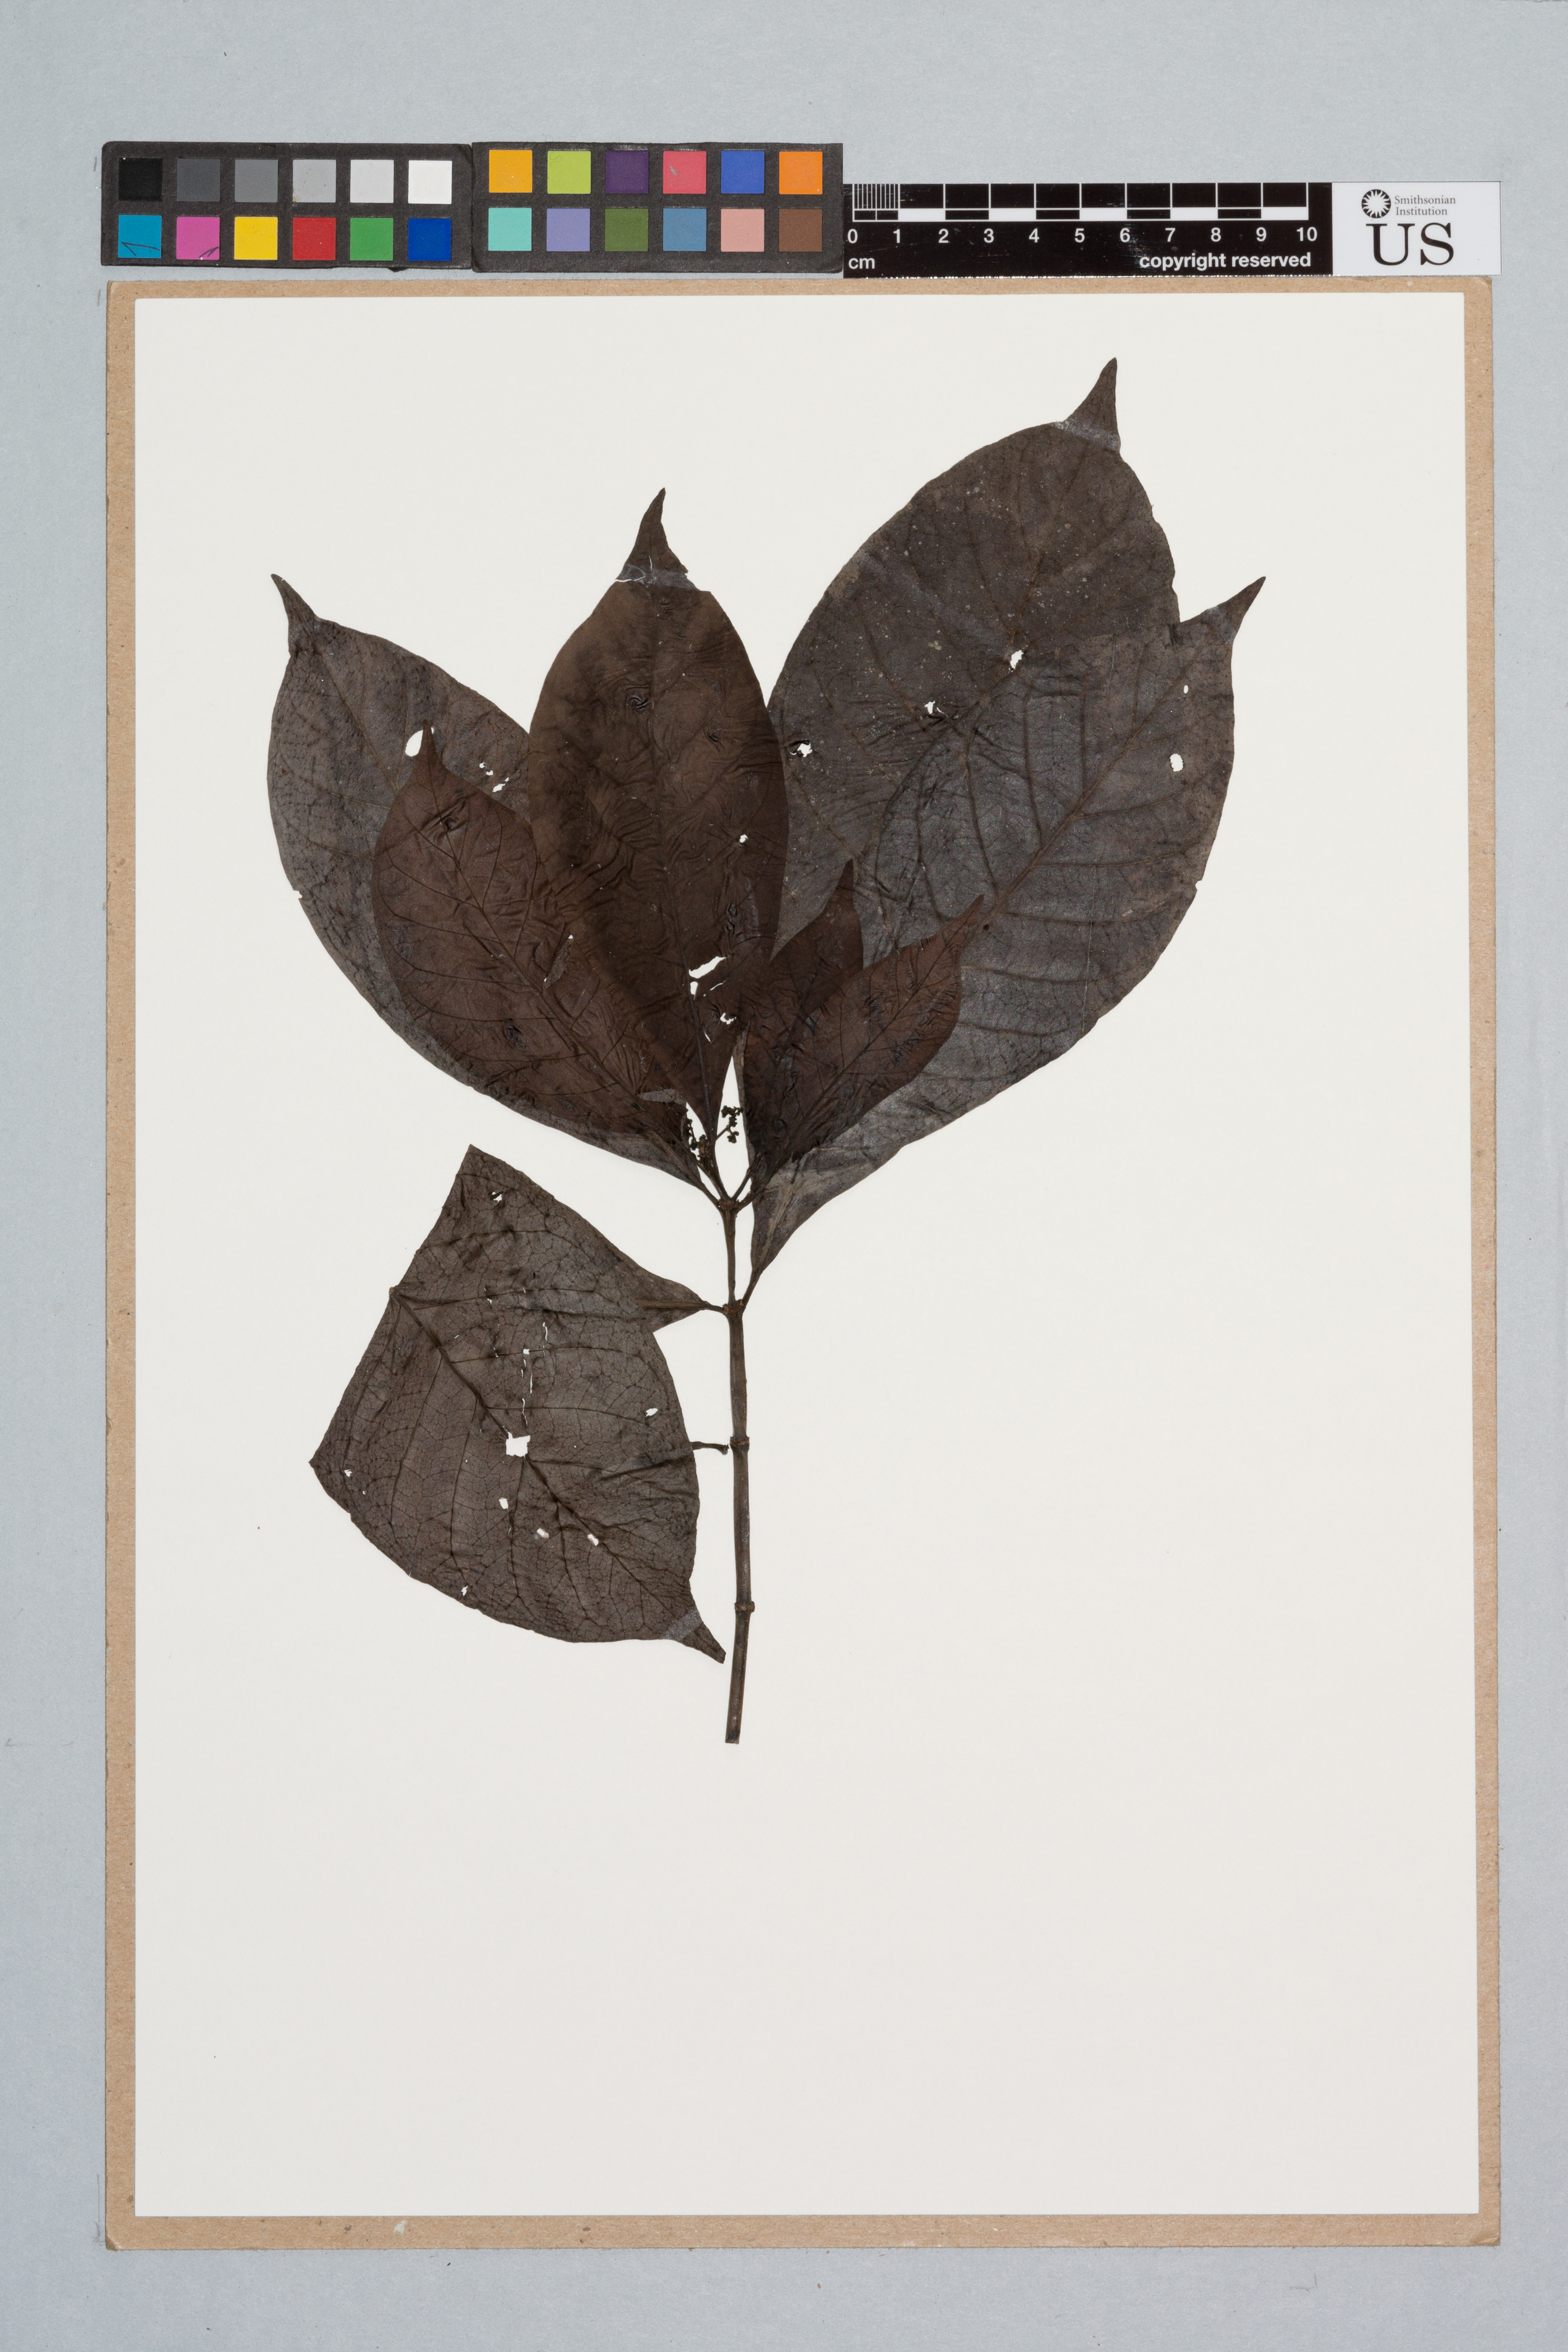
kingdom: Plantae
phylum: Tracheophyta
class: Magnoliopsida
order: Gentianales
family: Rubiaceae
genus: Psychotria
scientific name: Psychotria ernestii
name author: K. Krause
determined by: Taylor, Charlotte M.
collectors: C. H. L. Sastre, D. A. Bell & F. Crozier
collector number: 8103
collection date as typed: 27 August 1986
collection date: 1986-08-27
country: French Guiana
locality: Fleuve Maroni, Montagnes Françaises (Gaa Caba)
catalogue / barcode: US 3214833